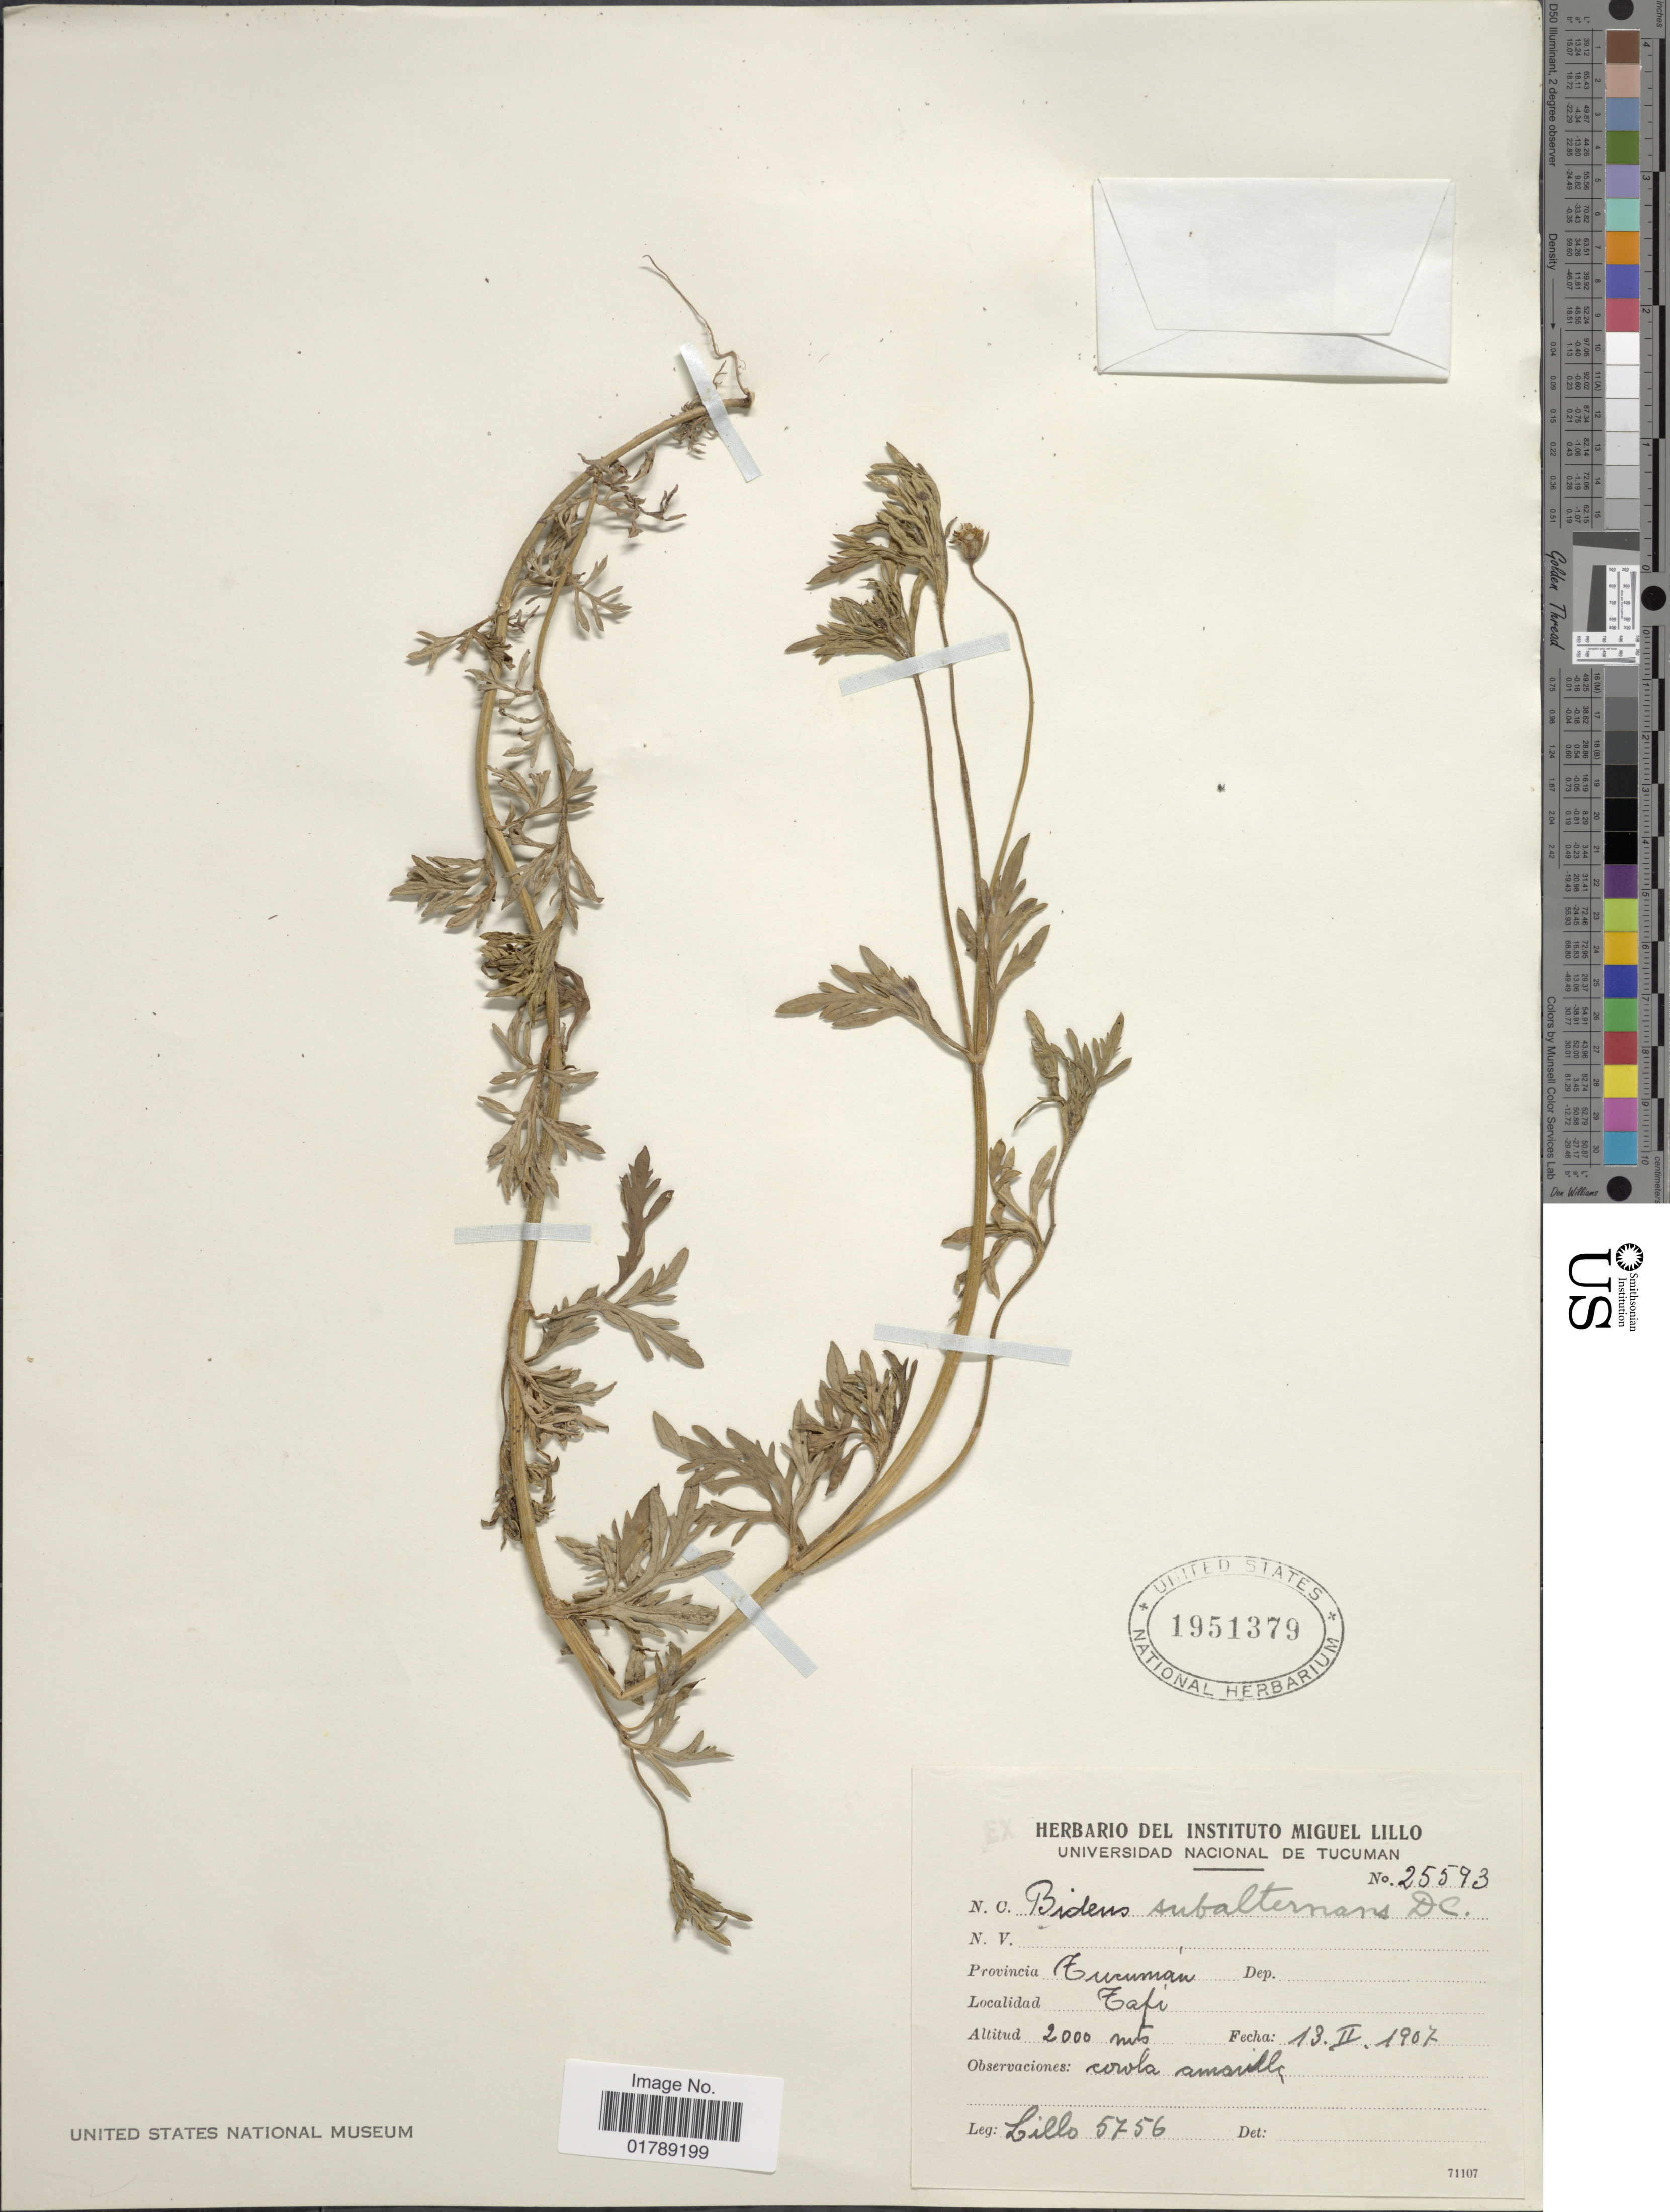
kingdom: Plantae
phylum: Tracheophyta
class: Magnoliopsida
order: Asterales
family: Asteraceae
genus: Bidens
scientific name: Bidens subalternans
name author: DC.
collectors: -. Lillo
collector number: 5756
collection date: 1907-02-13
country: Argentina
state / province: Tucuman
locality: Tafi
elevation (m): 2000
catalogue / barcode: US 1951379